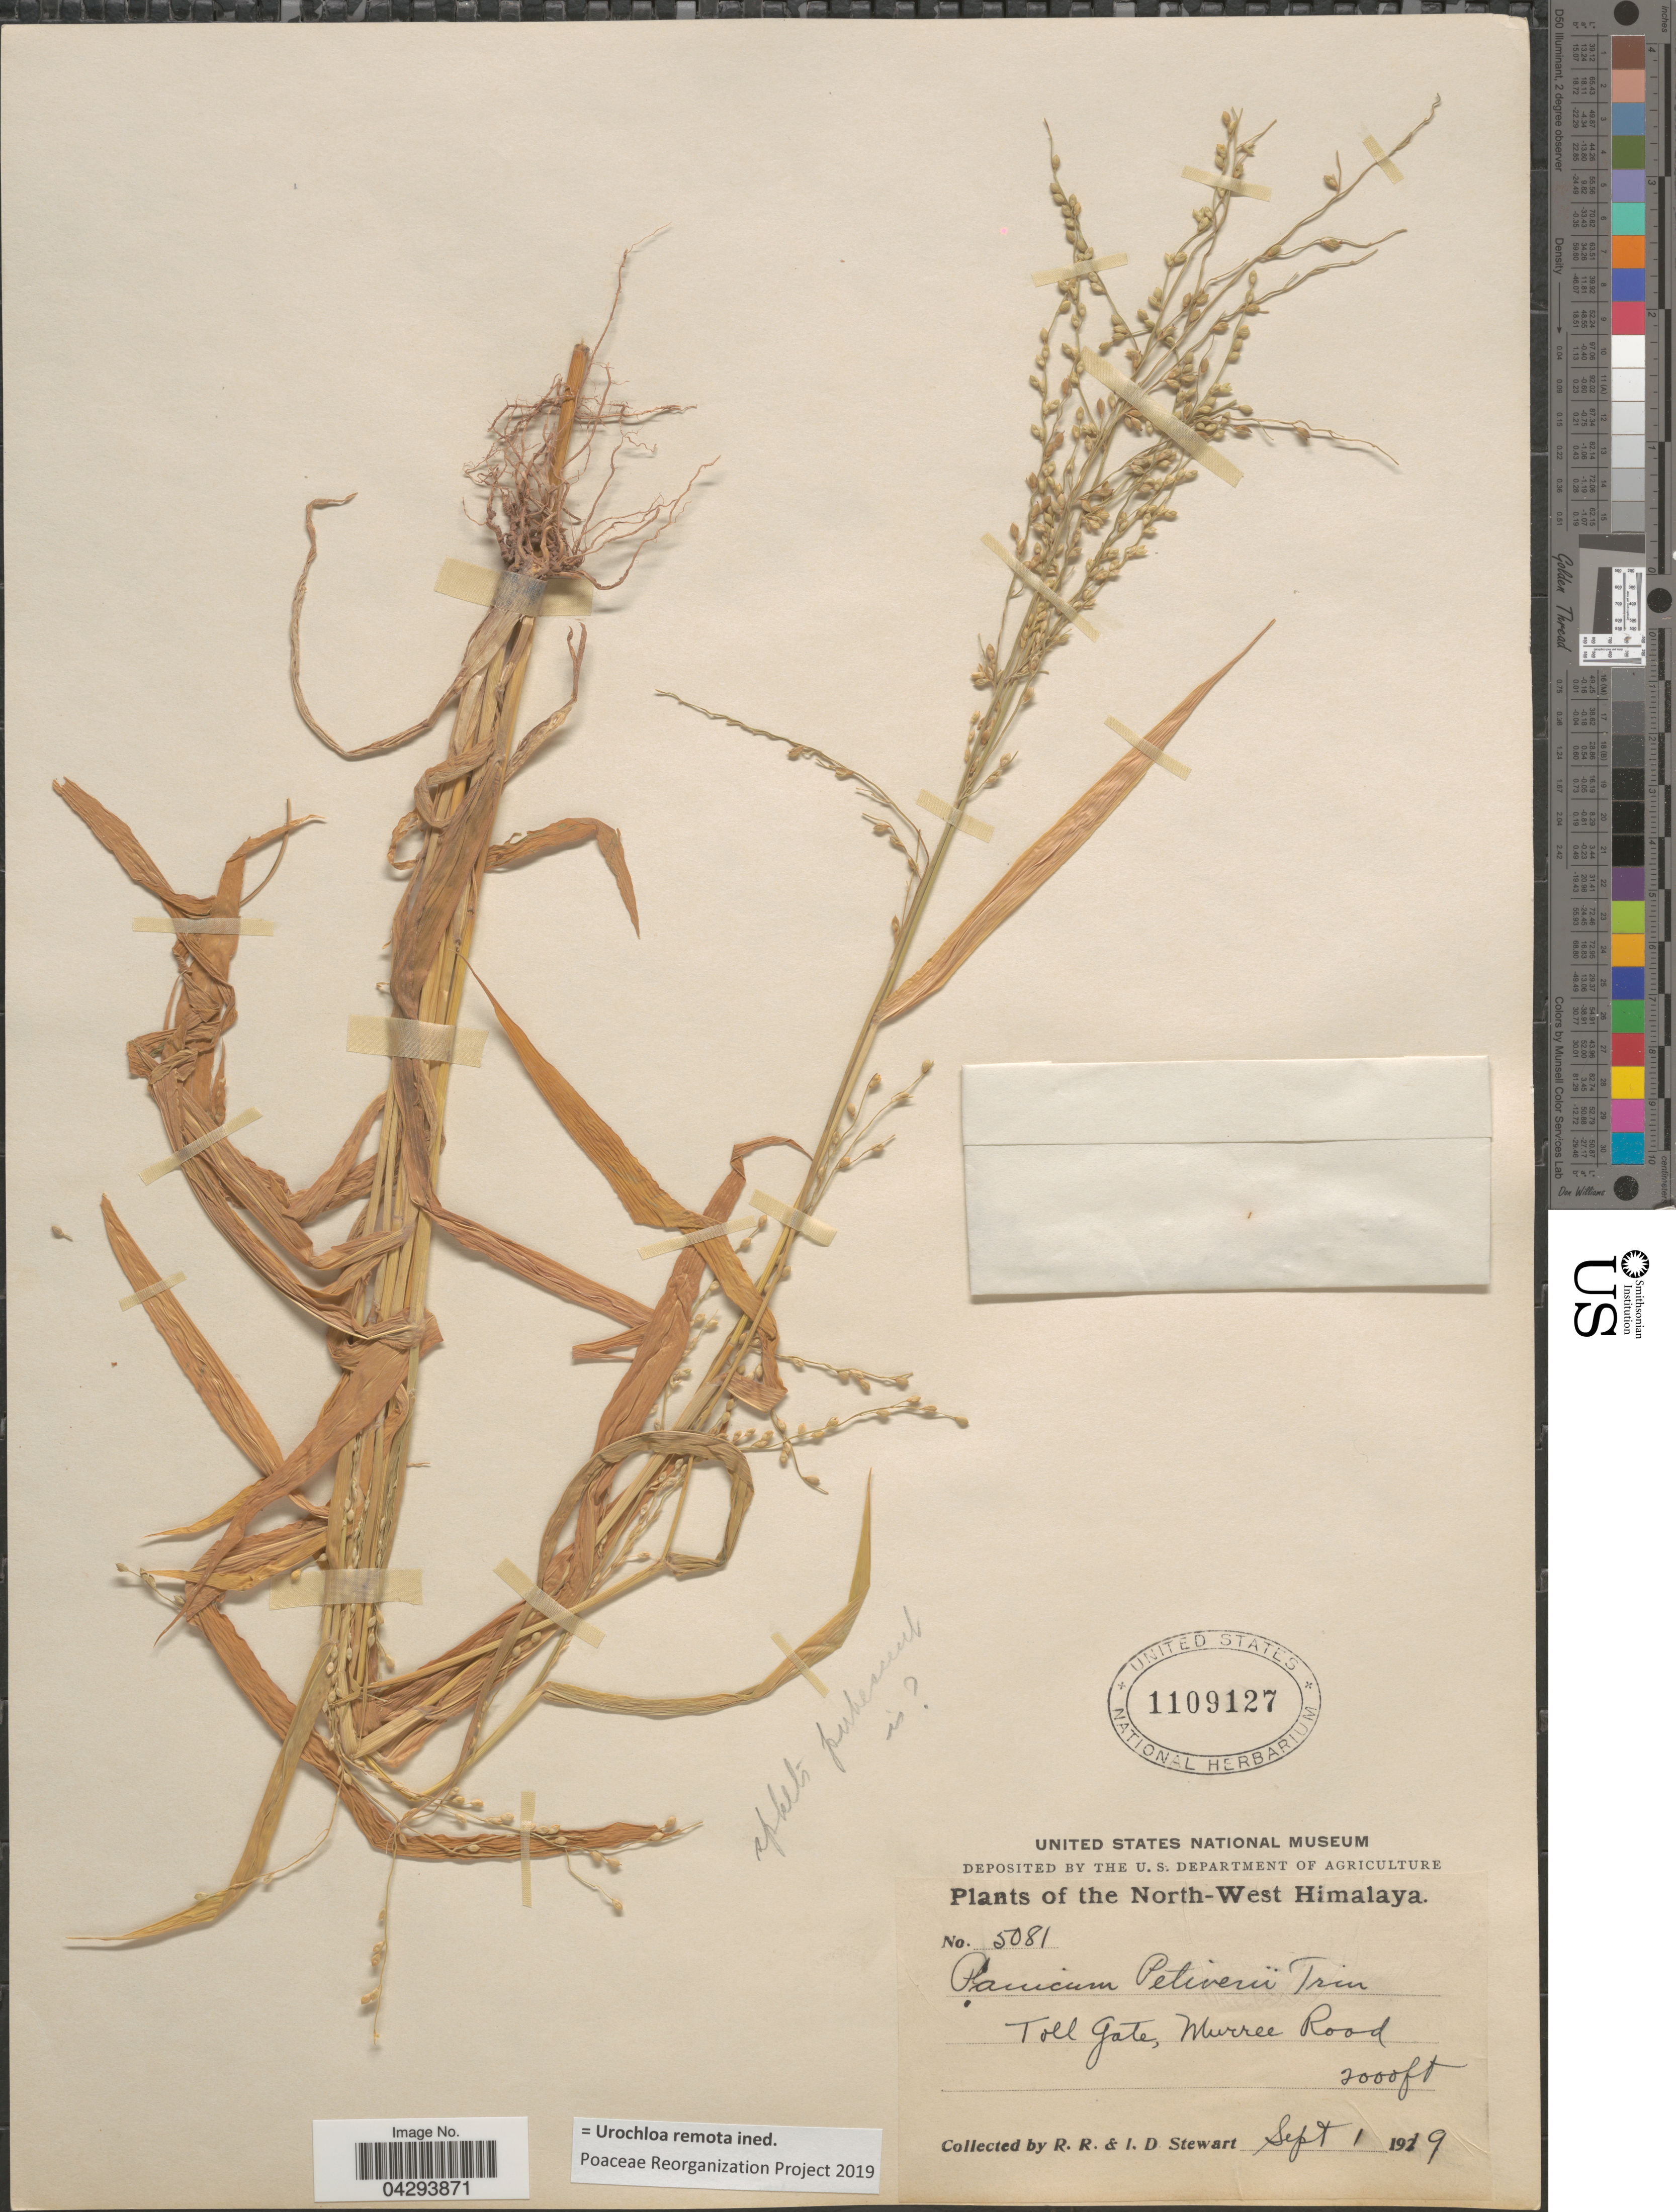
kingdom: Plantae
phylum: Tracheophyta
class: Liliopsida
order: Poales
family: Poaceae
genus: Urochloa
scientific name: Urochloa remota ined.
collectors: R. Stewart & I. Stewart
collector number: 5081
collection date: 1919-09-01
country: Pakistan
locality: The North-West Himalaya. Toll Gate, Murree Road.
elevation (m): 610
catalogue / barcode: US 1109127